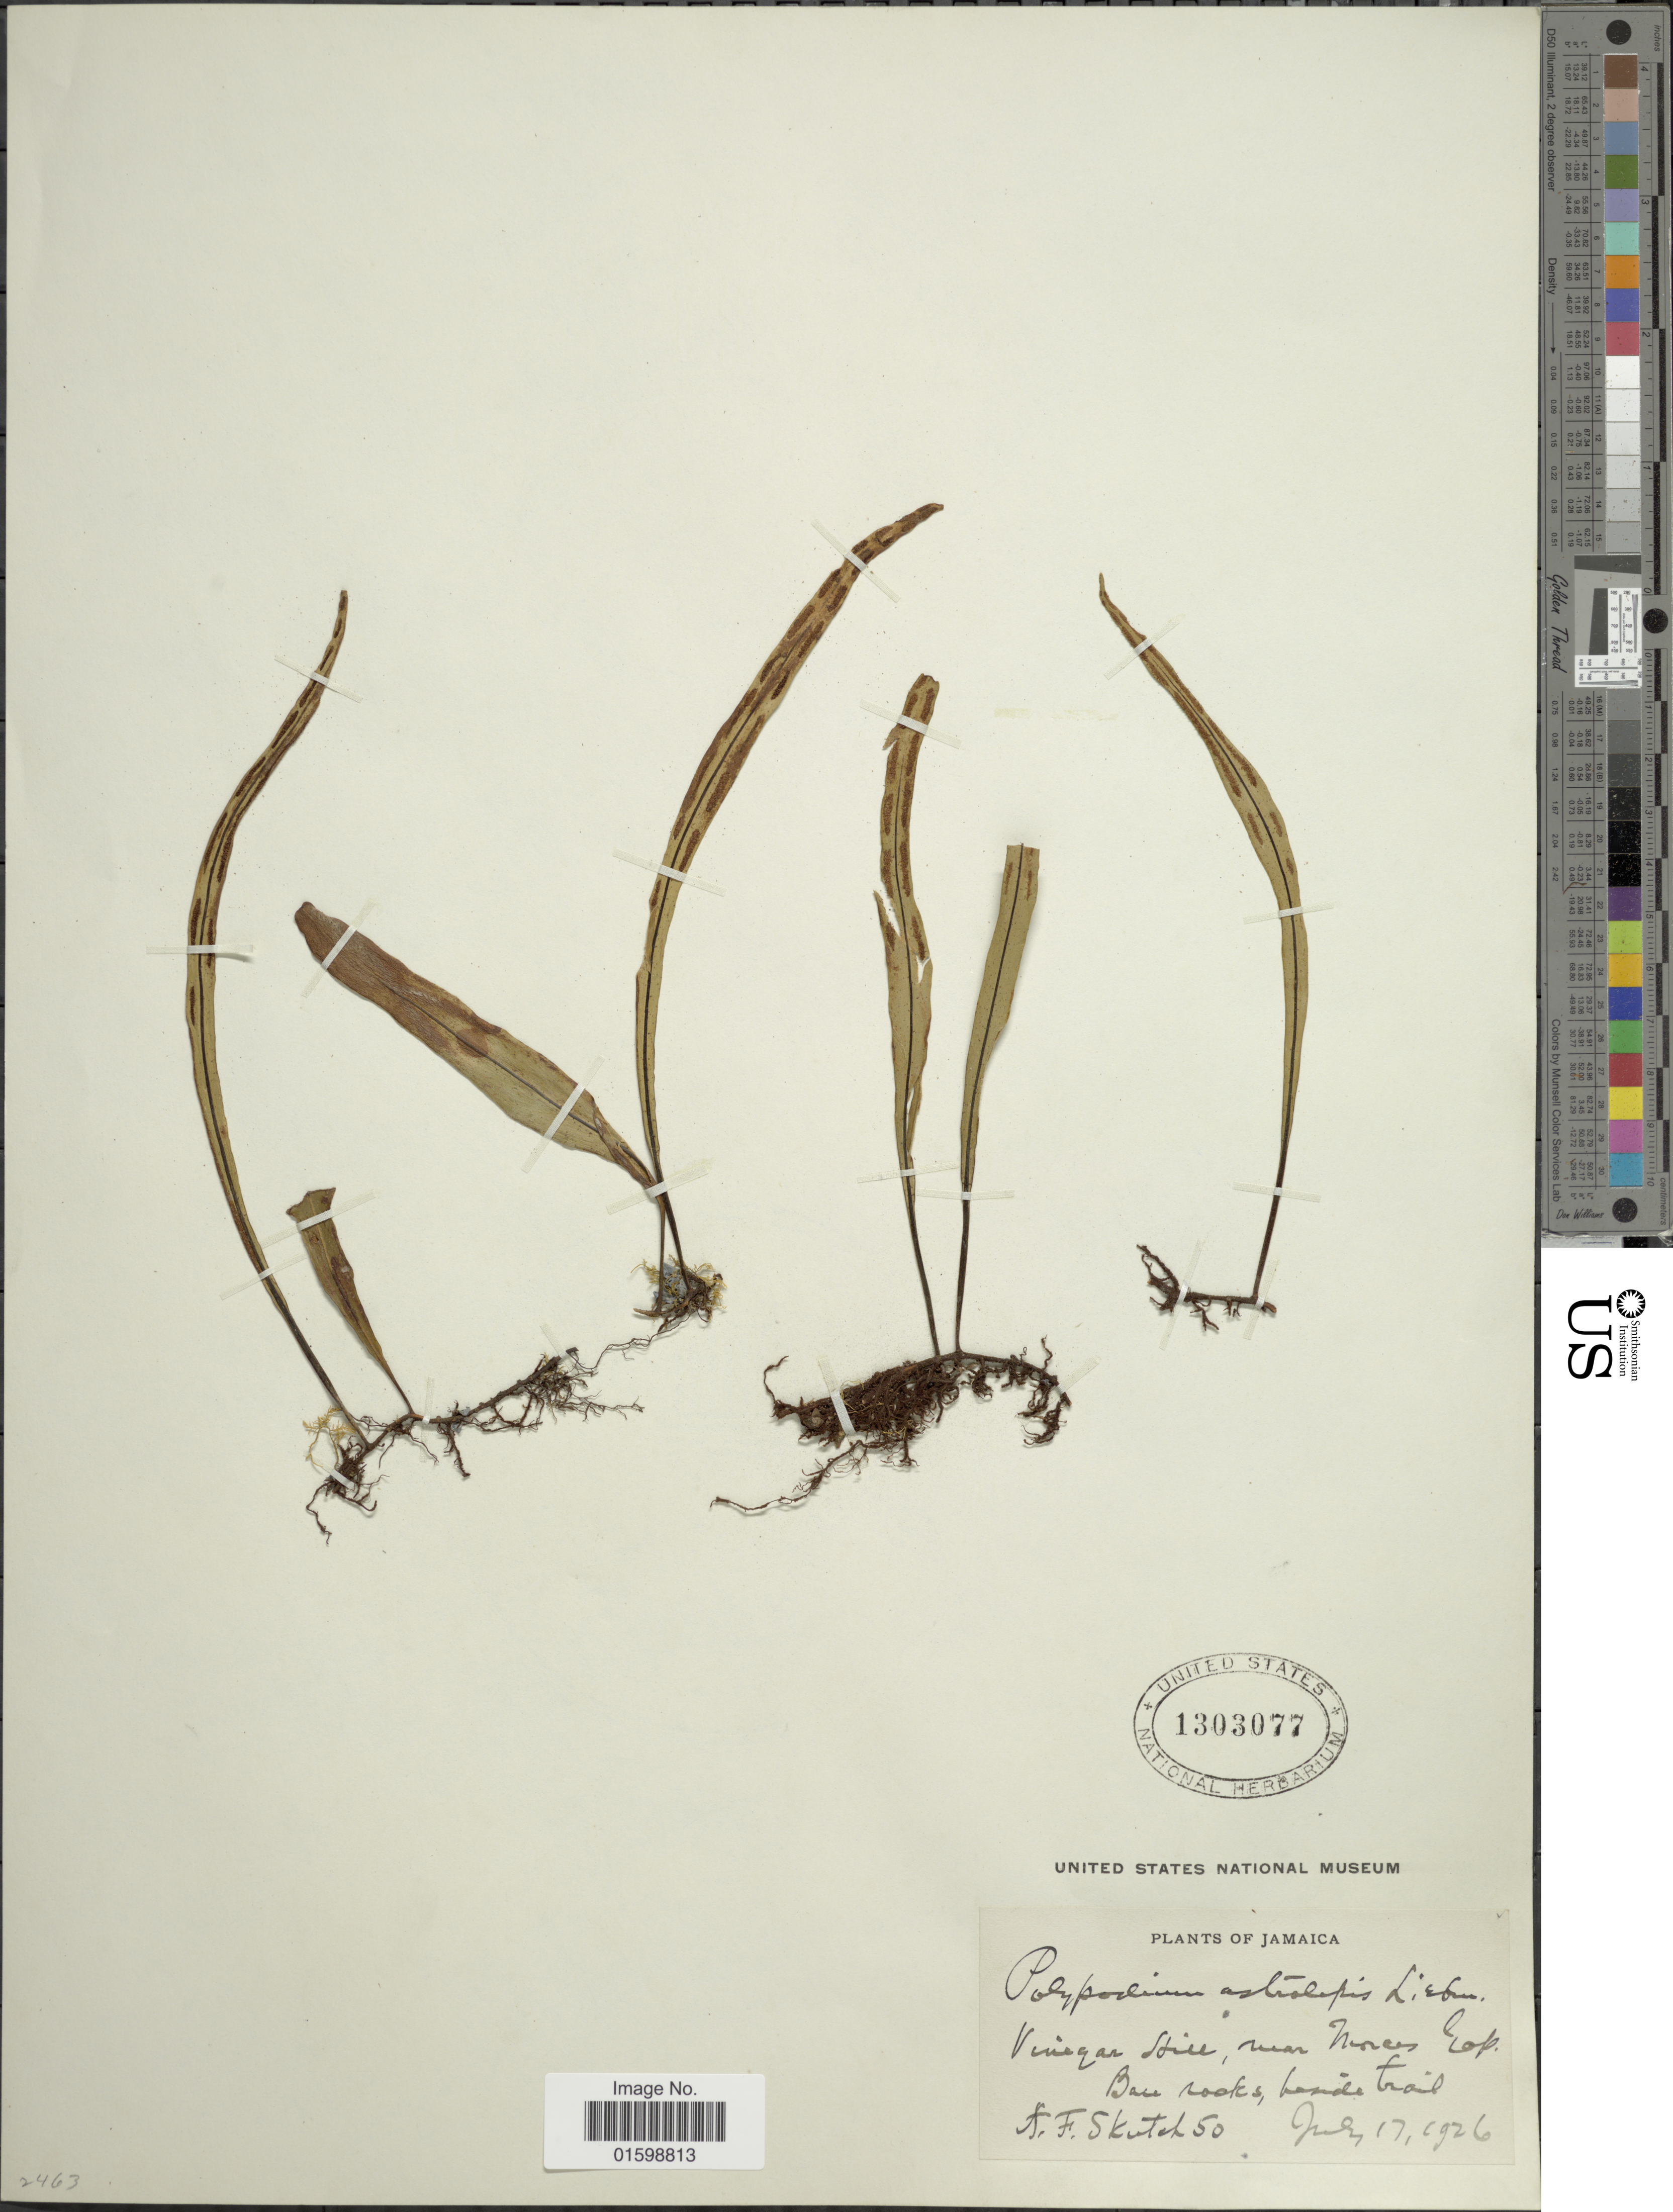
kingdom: Plantae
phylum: Tracheophyta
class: Polypodiopsida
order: Polypodiales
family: Polypodiaceae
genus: Pleopeltis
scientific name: Pleopeltis astrolepis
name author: (Liebm.) E. Fourn.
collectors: A. F. Skutch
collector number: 50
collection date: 1926-07-17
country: Jamaica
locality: Vinegar Hill, near Morces Gap. Bare rocks, beside trail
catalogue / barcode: US 1303077